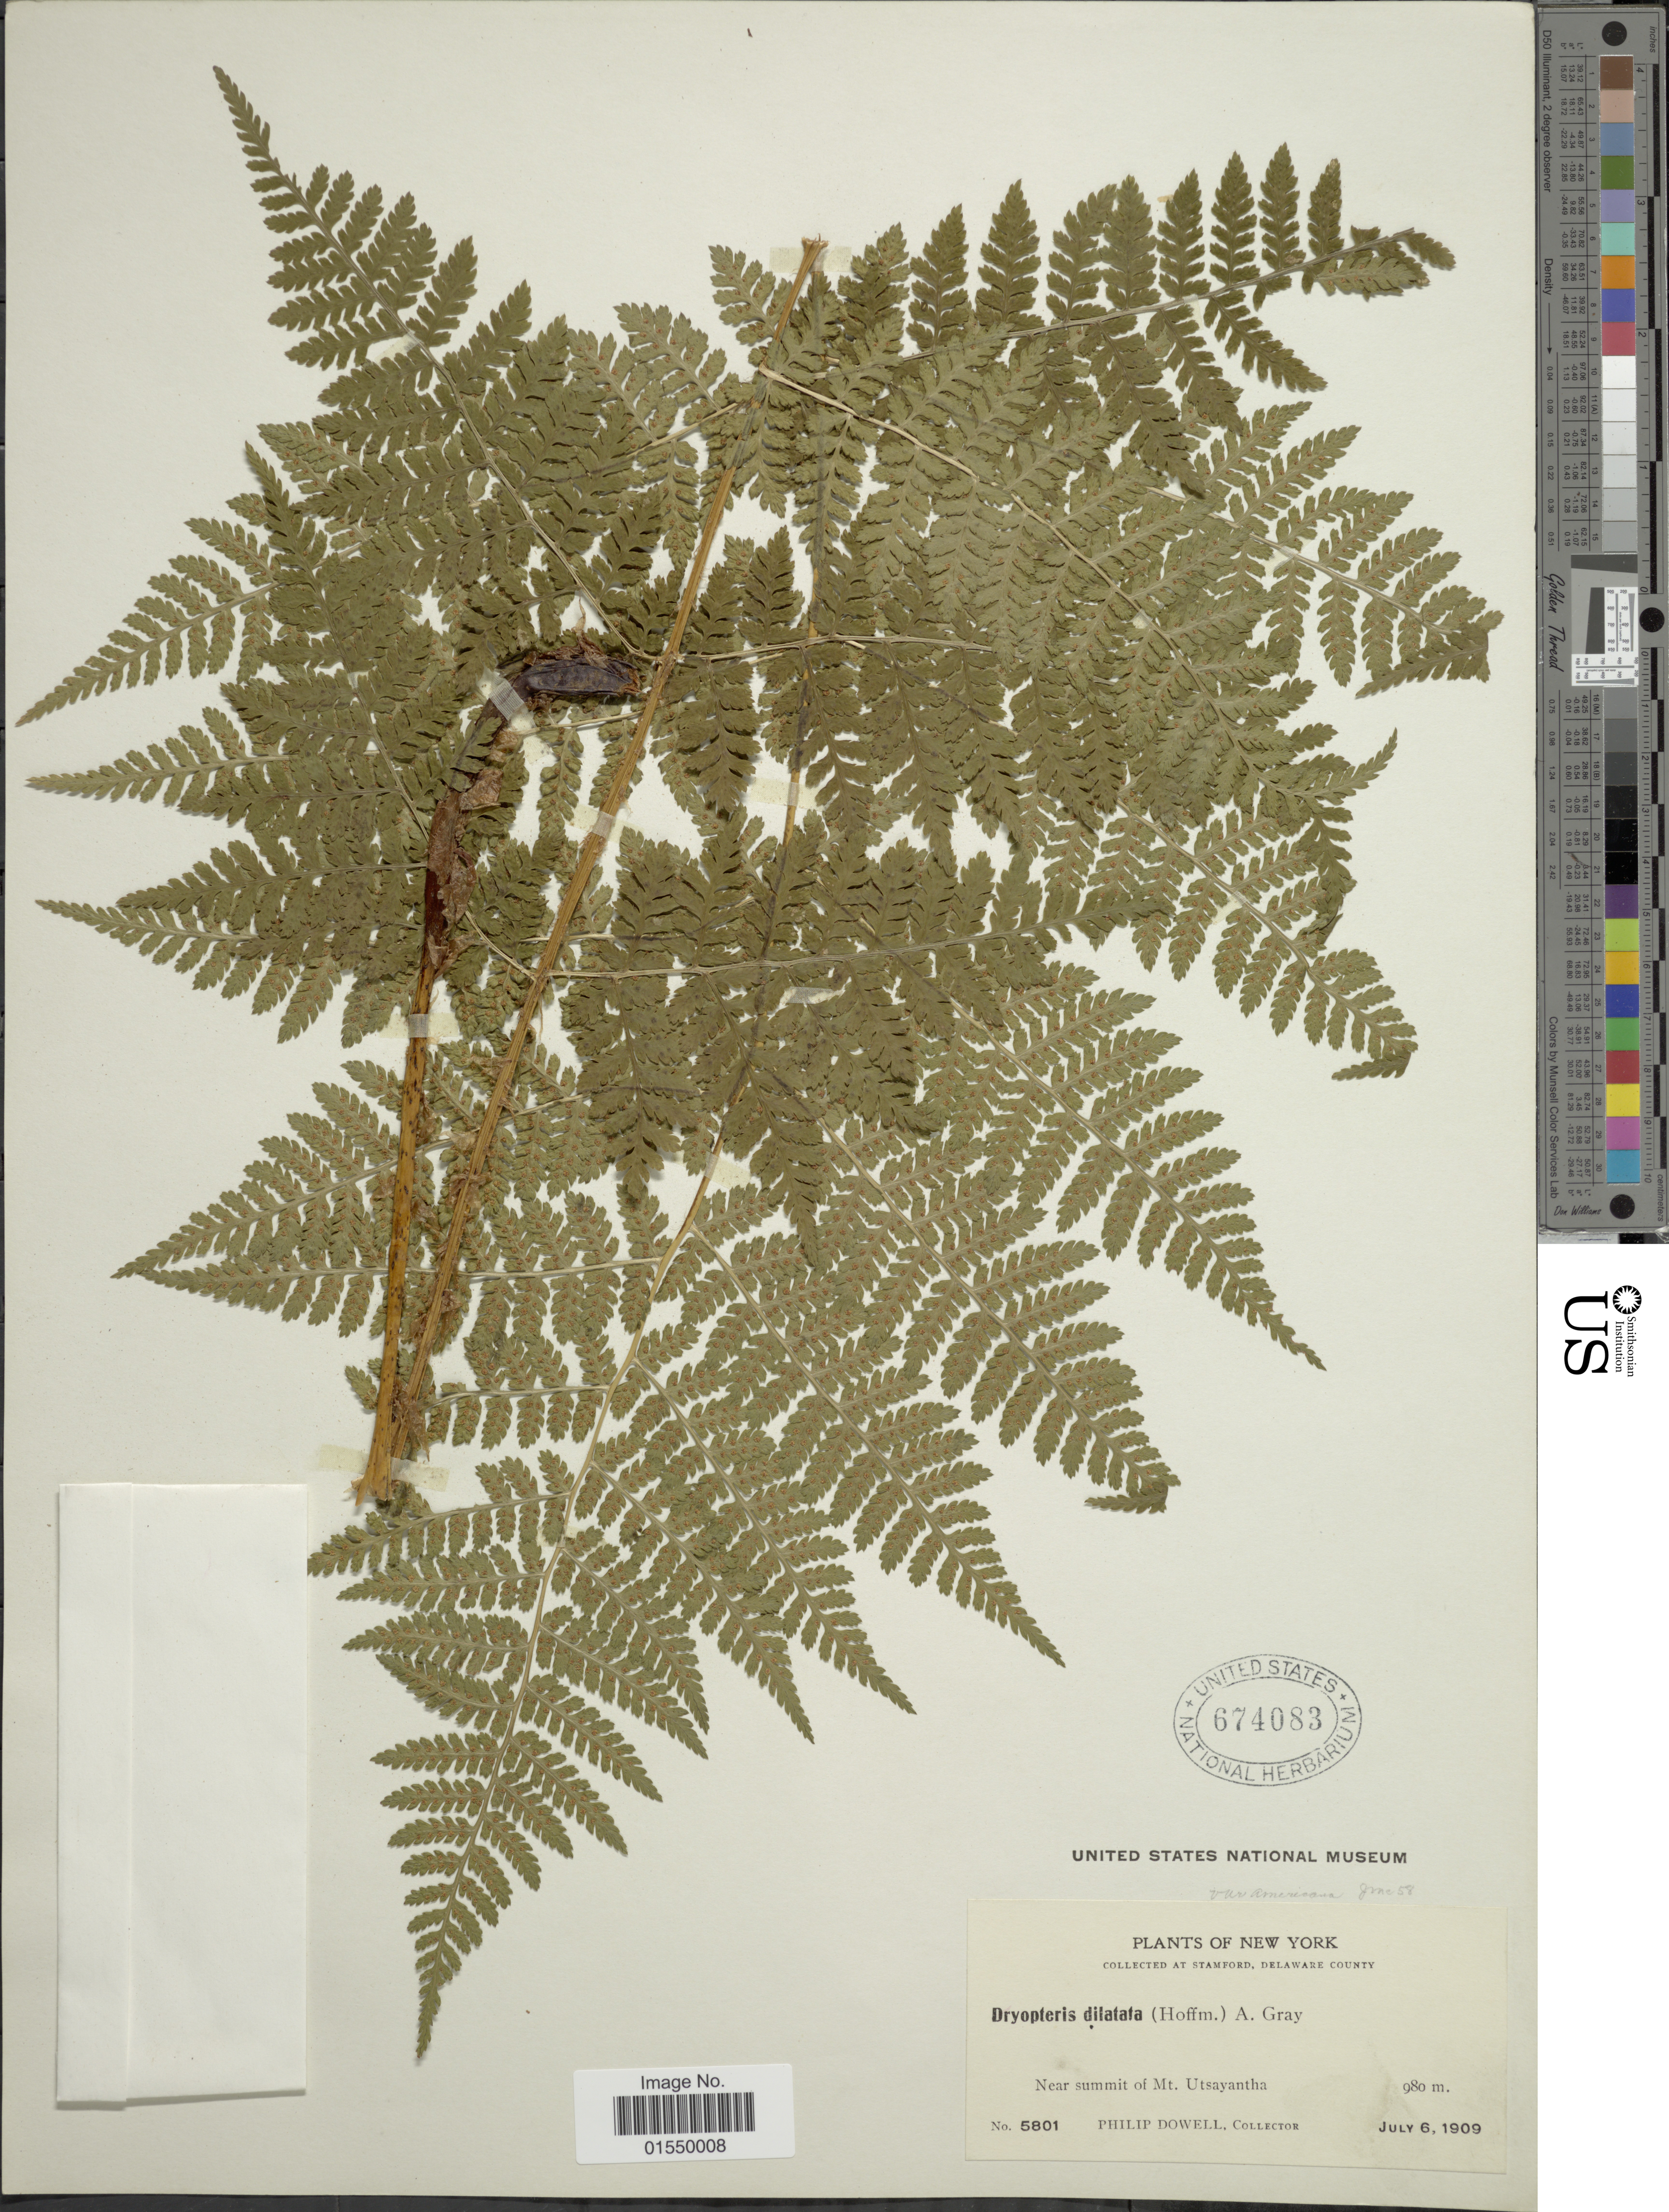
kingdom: Plantae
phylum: Tracheophyta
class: Polypodiopsida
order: Polypodiales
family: Dryopteridaceae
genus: Dryopteris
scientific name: Dryopteris campyloptera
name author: Clarkson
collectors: P. Dowell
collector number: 5801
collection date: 1909-07-06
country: United States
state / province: New York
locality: Stamford, Delaware County, near summit of Mt. Utsayantha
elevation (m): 980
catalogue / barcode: US 674083